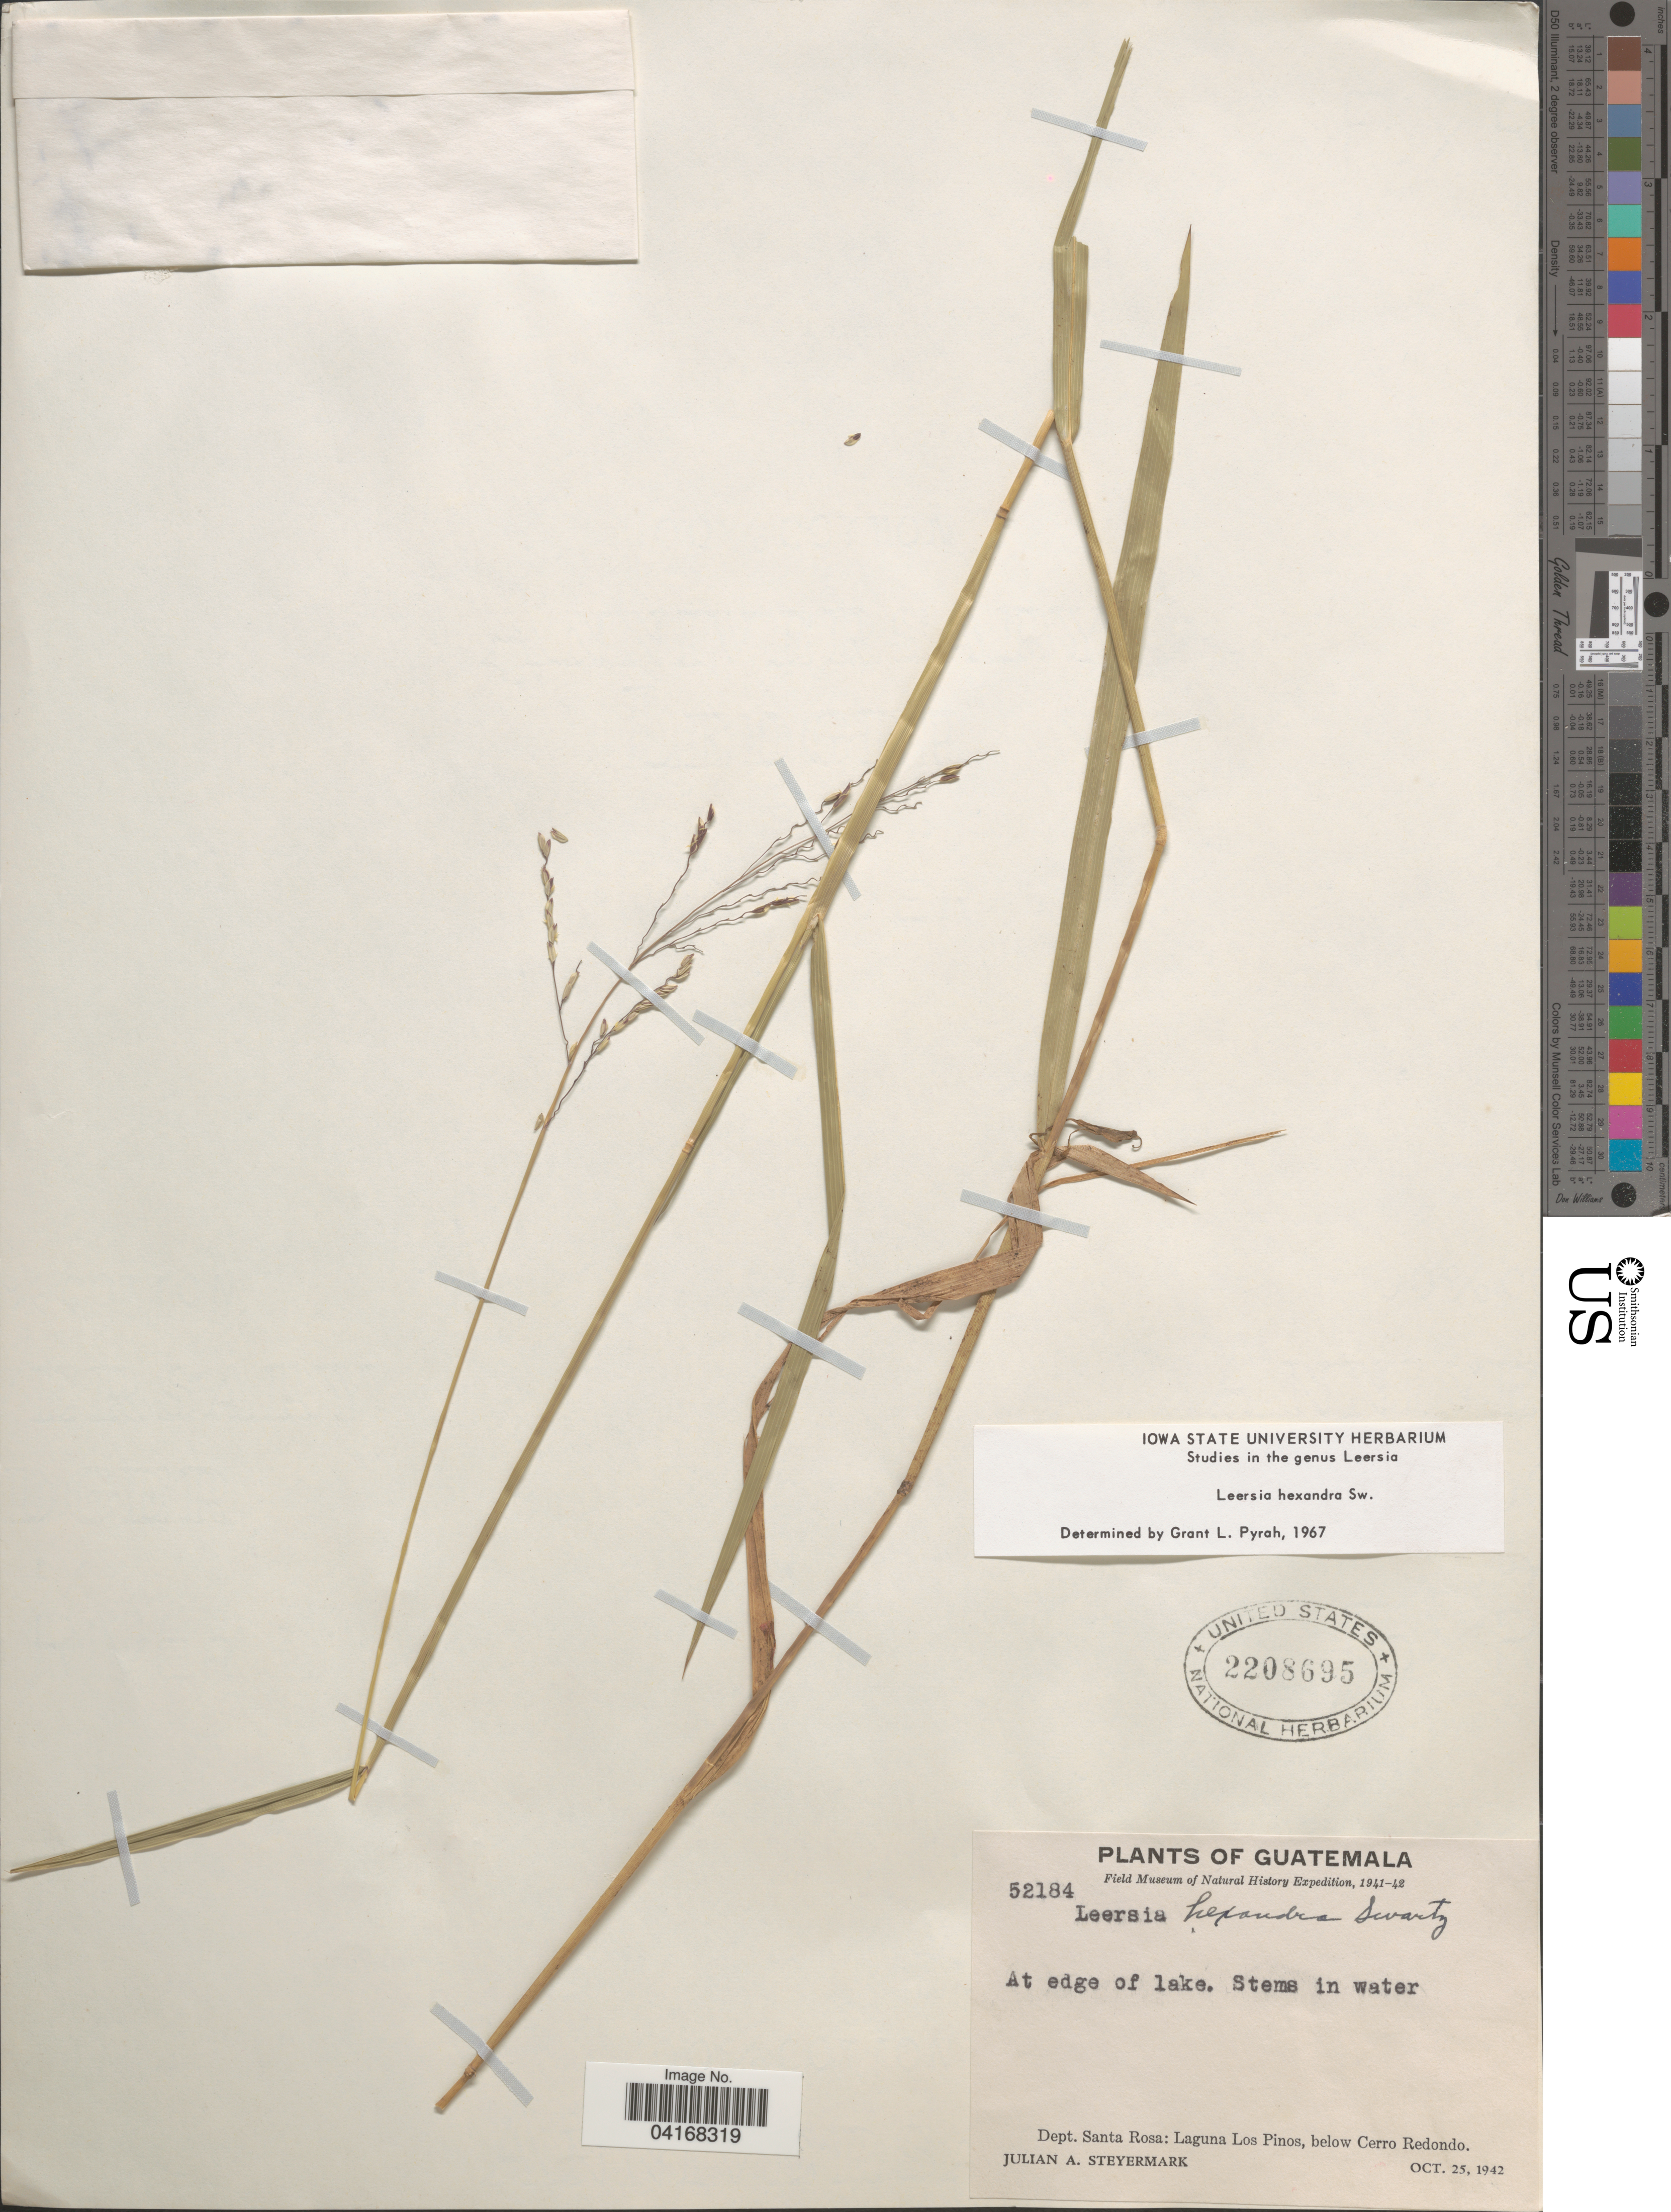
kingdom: Plantae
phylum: Tracheophyta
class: Liliopsida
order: Poales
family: Poaceae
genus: Leersia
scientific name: Leersia hexandra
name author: Sw.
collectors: J. Steyermark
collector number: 52184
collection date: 1942-10-25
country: Guatemala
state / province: Santa Rosa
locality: Field Museum of Natural History Expedition, 1941-42. Dept. Santa Rosa: Laguna Los Pinos, below Cerro Redondo.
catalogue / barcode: US 2208695